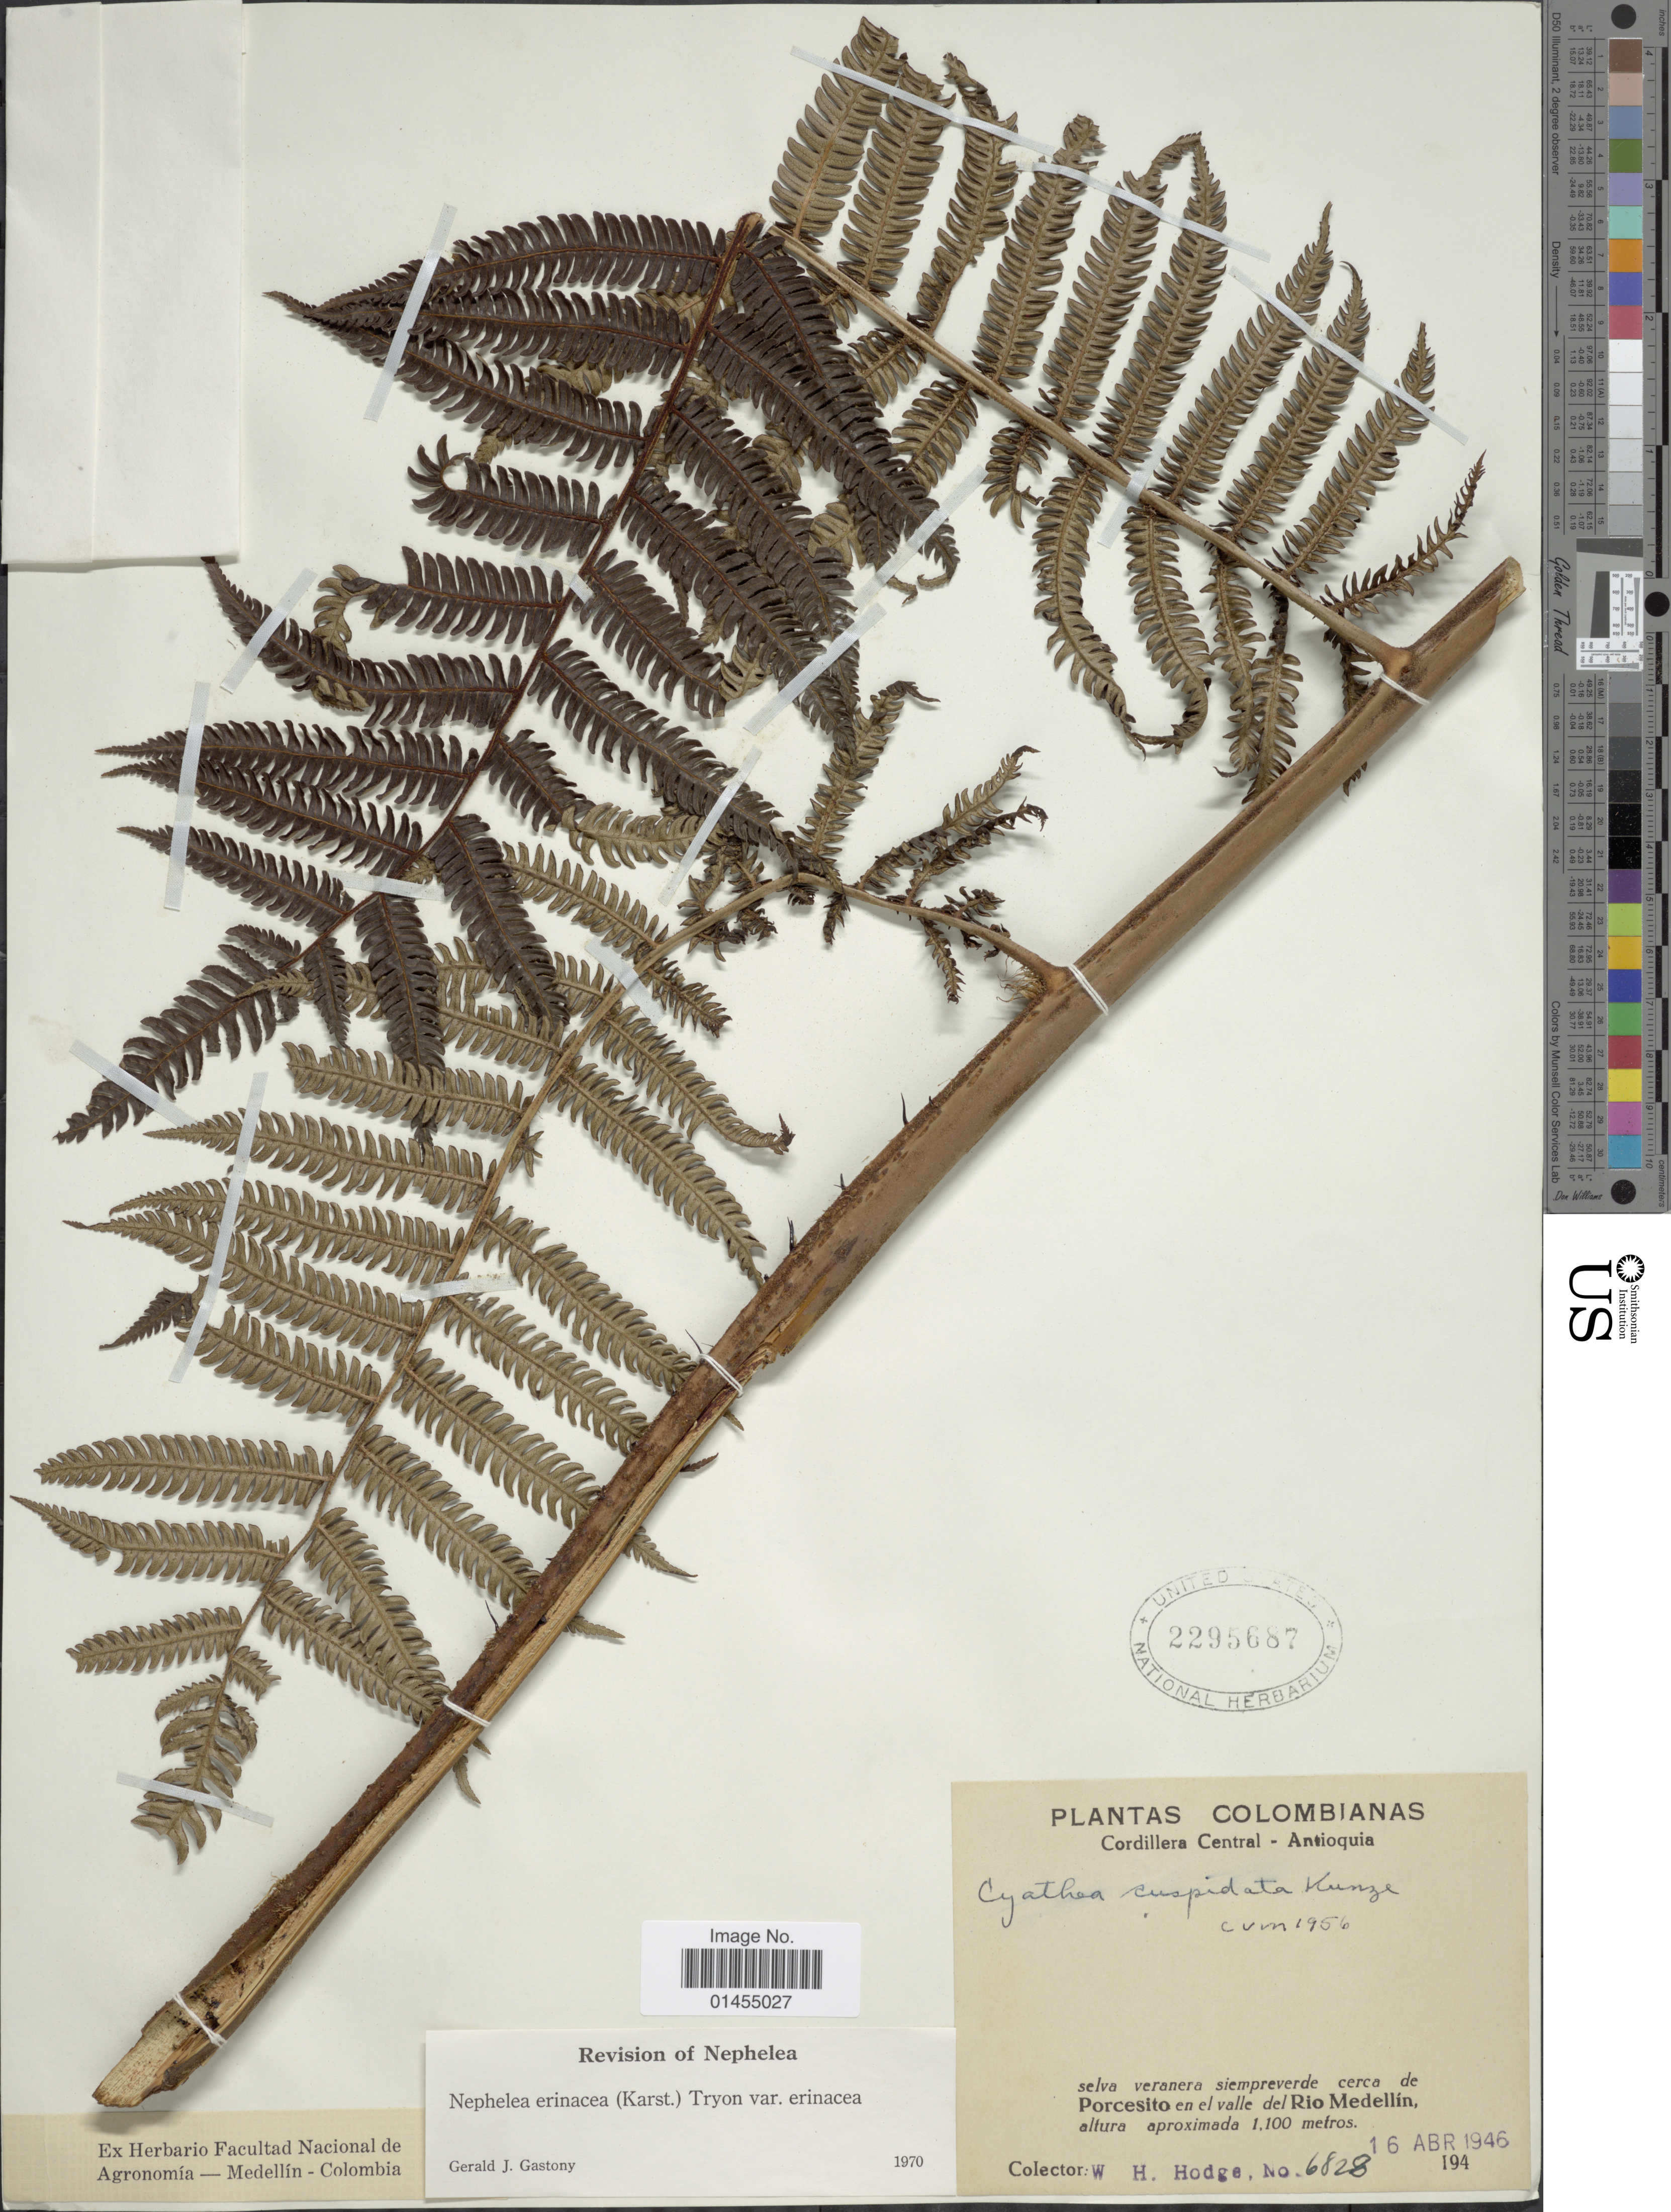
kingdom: Plantae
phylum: Tracheophyta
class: Polypodiopsida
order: Cyatheales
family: Cyatheaceae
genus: Alsophila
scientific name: Alsophila erinacea var. erinacea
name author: (H. Karst.) D.S. Conant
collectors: W. Hodge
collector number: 6828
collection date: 1946-04-16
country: Colombia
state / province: Antioquia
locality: Cordillera Central. Selva veranera siempreverde cerca de Porcesito en el valle del Rio Medellín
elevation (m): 1100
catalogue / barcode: US 2295687